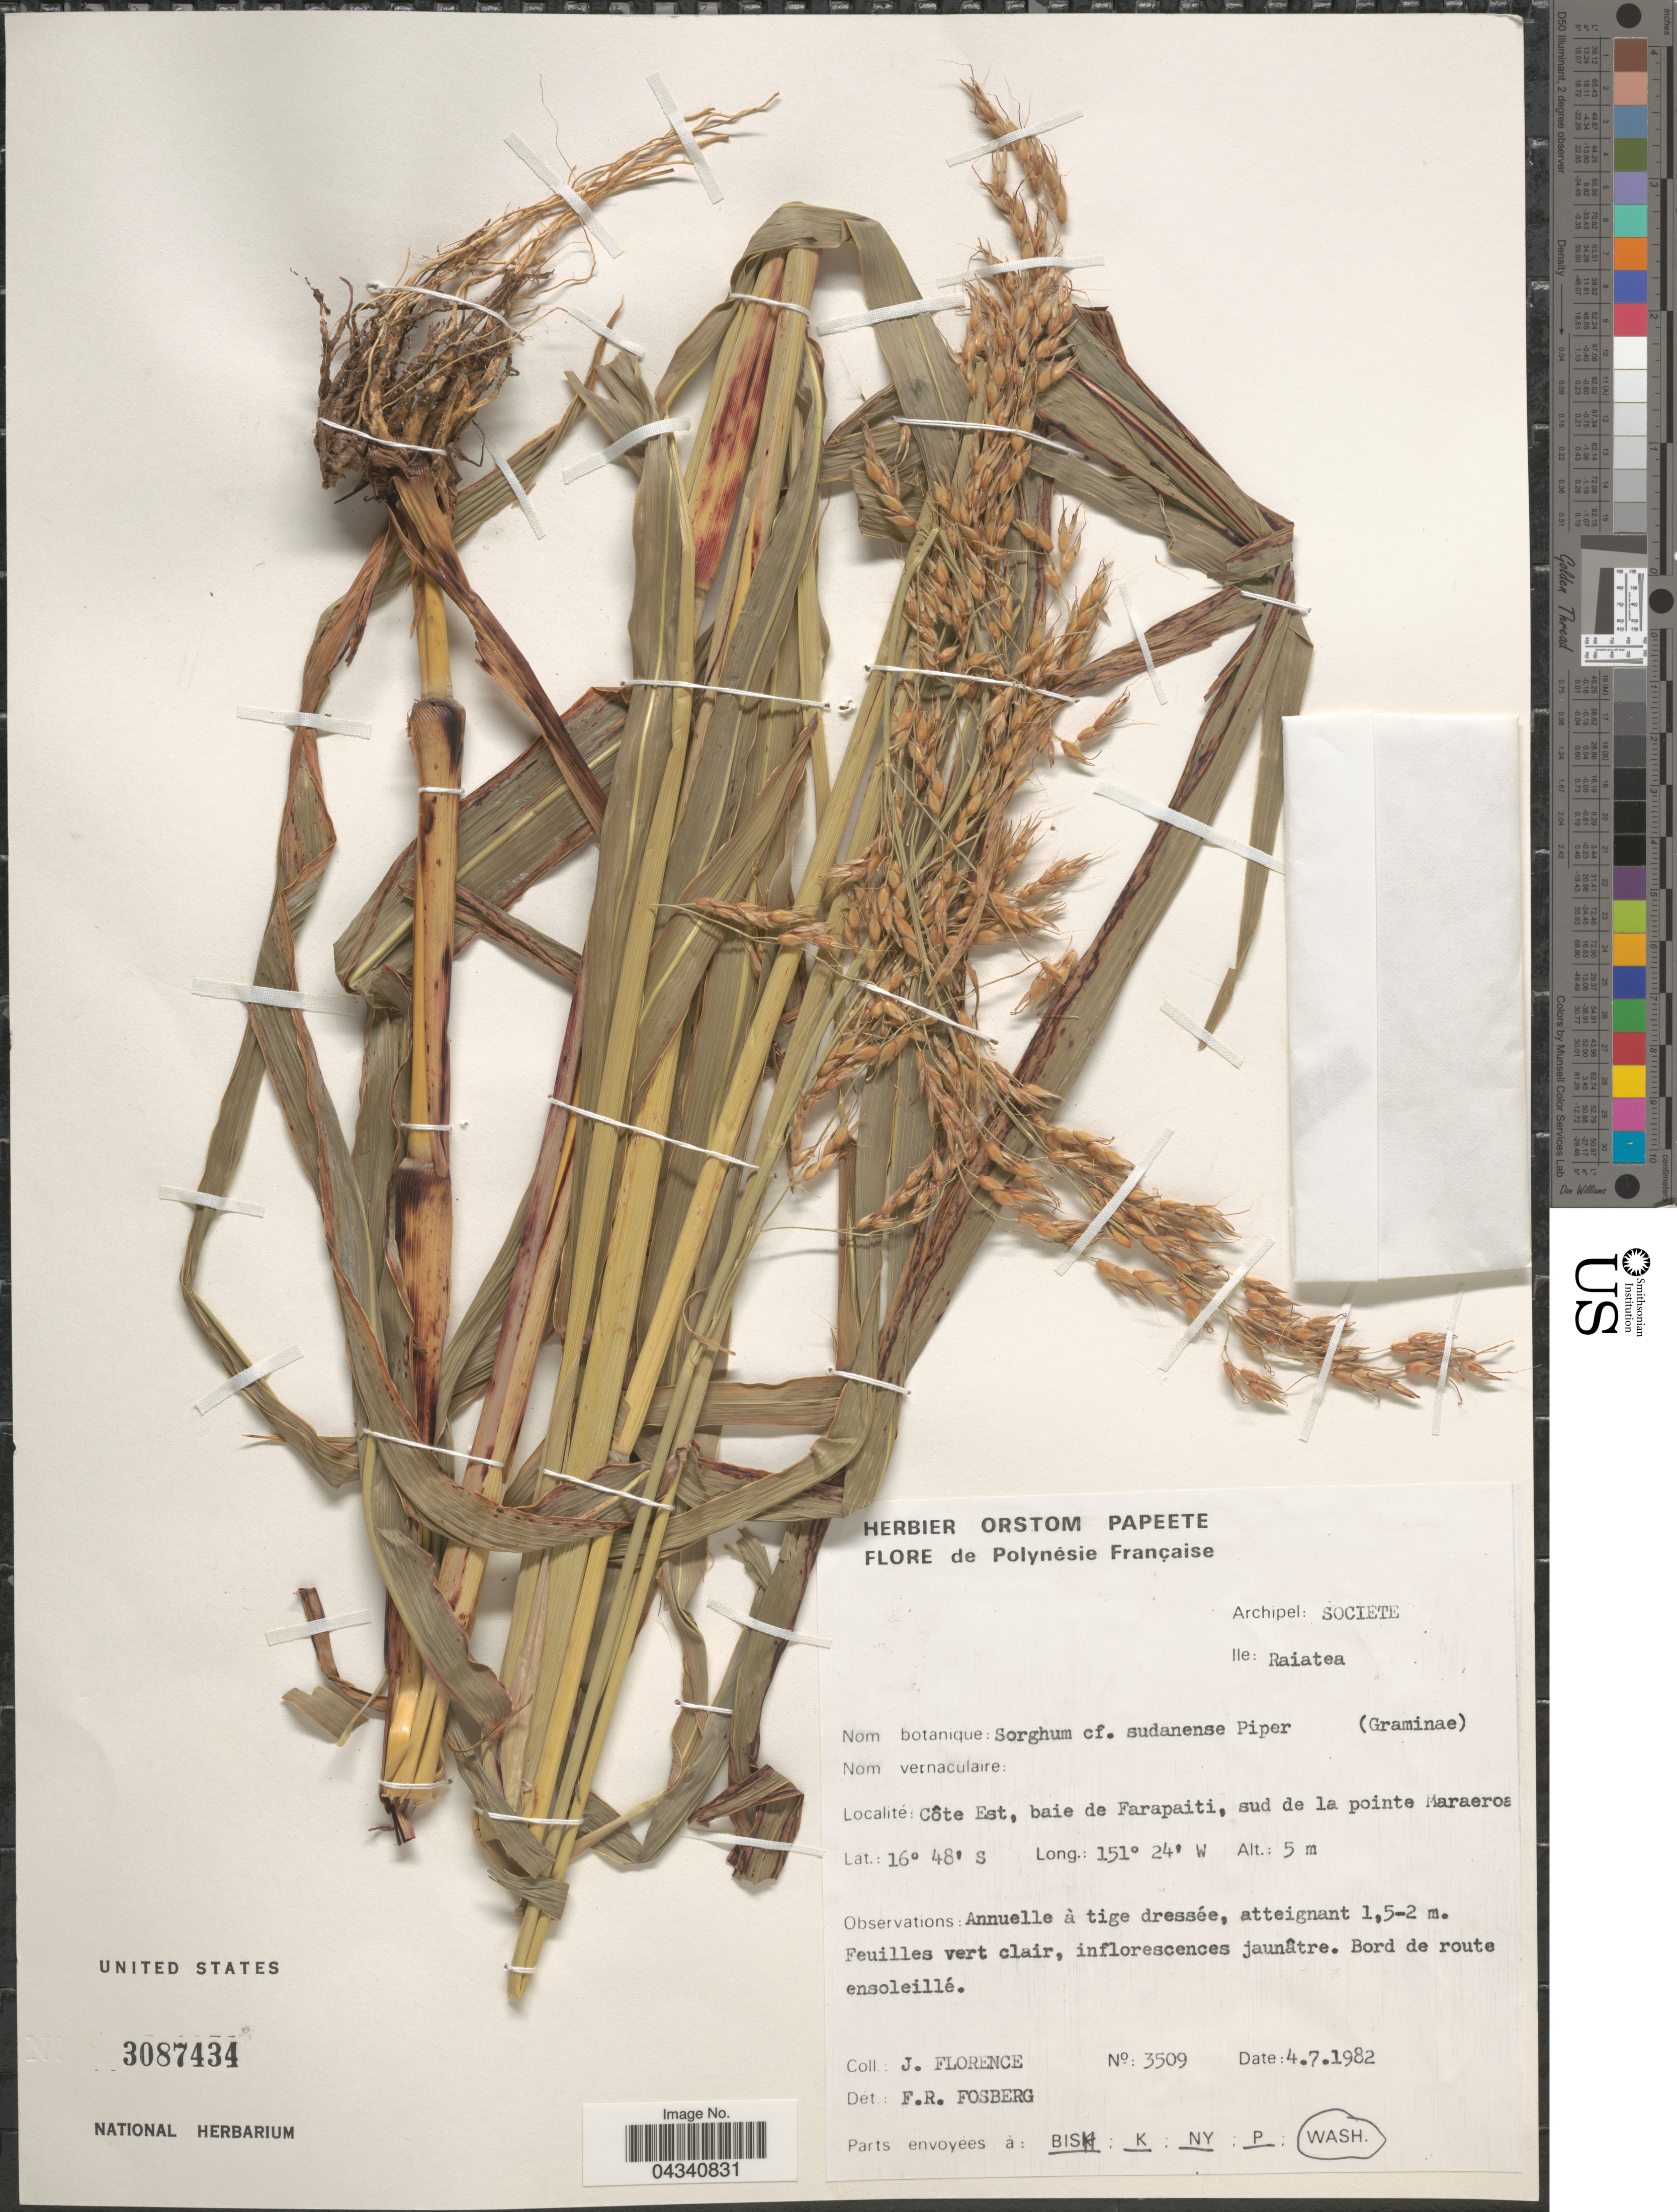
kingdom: Plantae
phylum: Tracheophyta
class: Liliopsida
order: Poales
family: Poaceae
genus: Sorghum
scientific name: Sorghum x drummondii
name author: (Nees ex Steud.) Millsp. & Chase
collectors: J. Florence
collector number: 3509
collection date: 1982-07-04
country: French Polynesia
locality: Archipel: Societe. Ile: Raiatea. Côte Est, baie de Farapaiti, sud de la pointe Maraeroa.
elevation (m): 5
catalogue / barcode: US 3087434